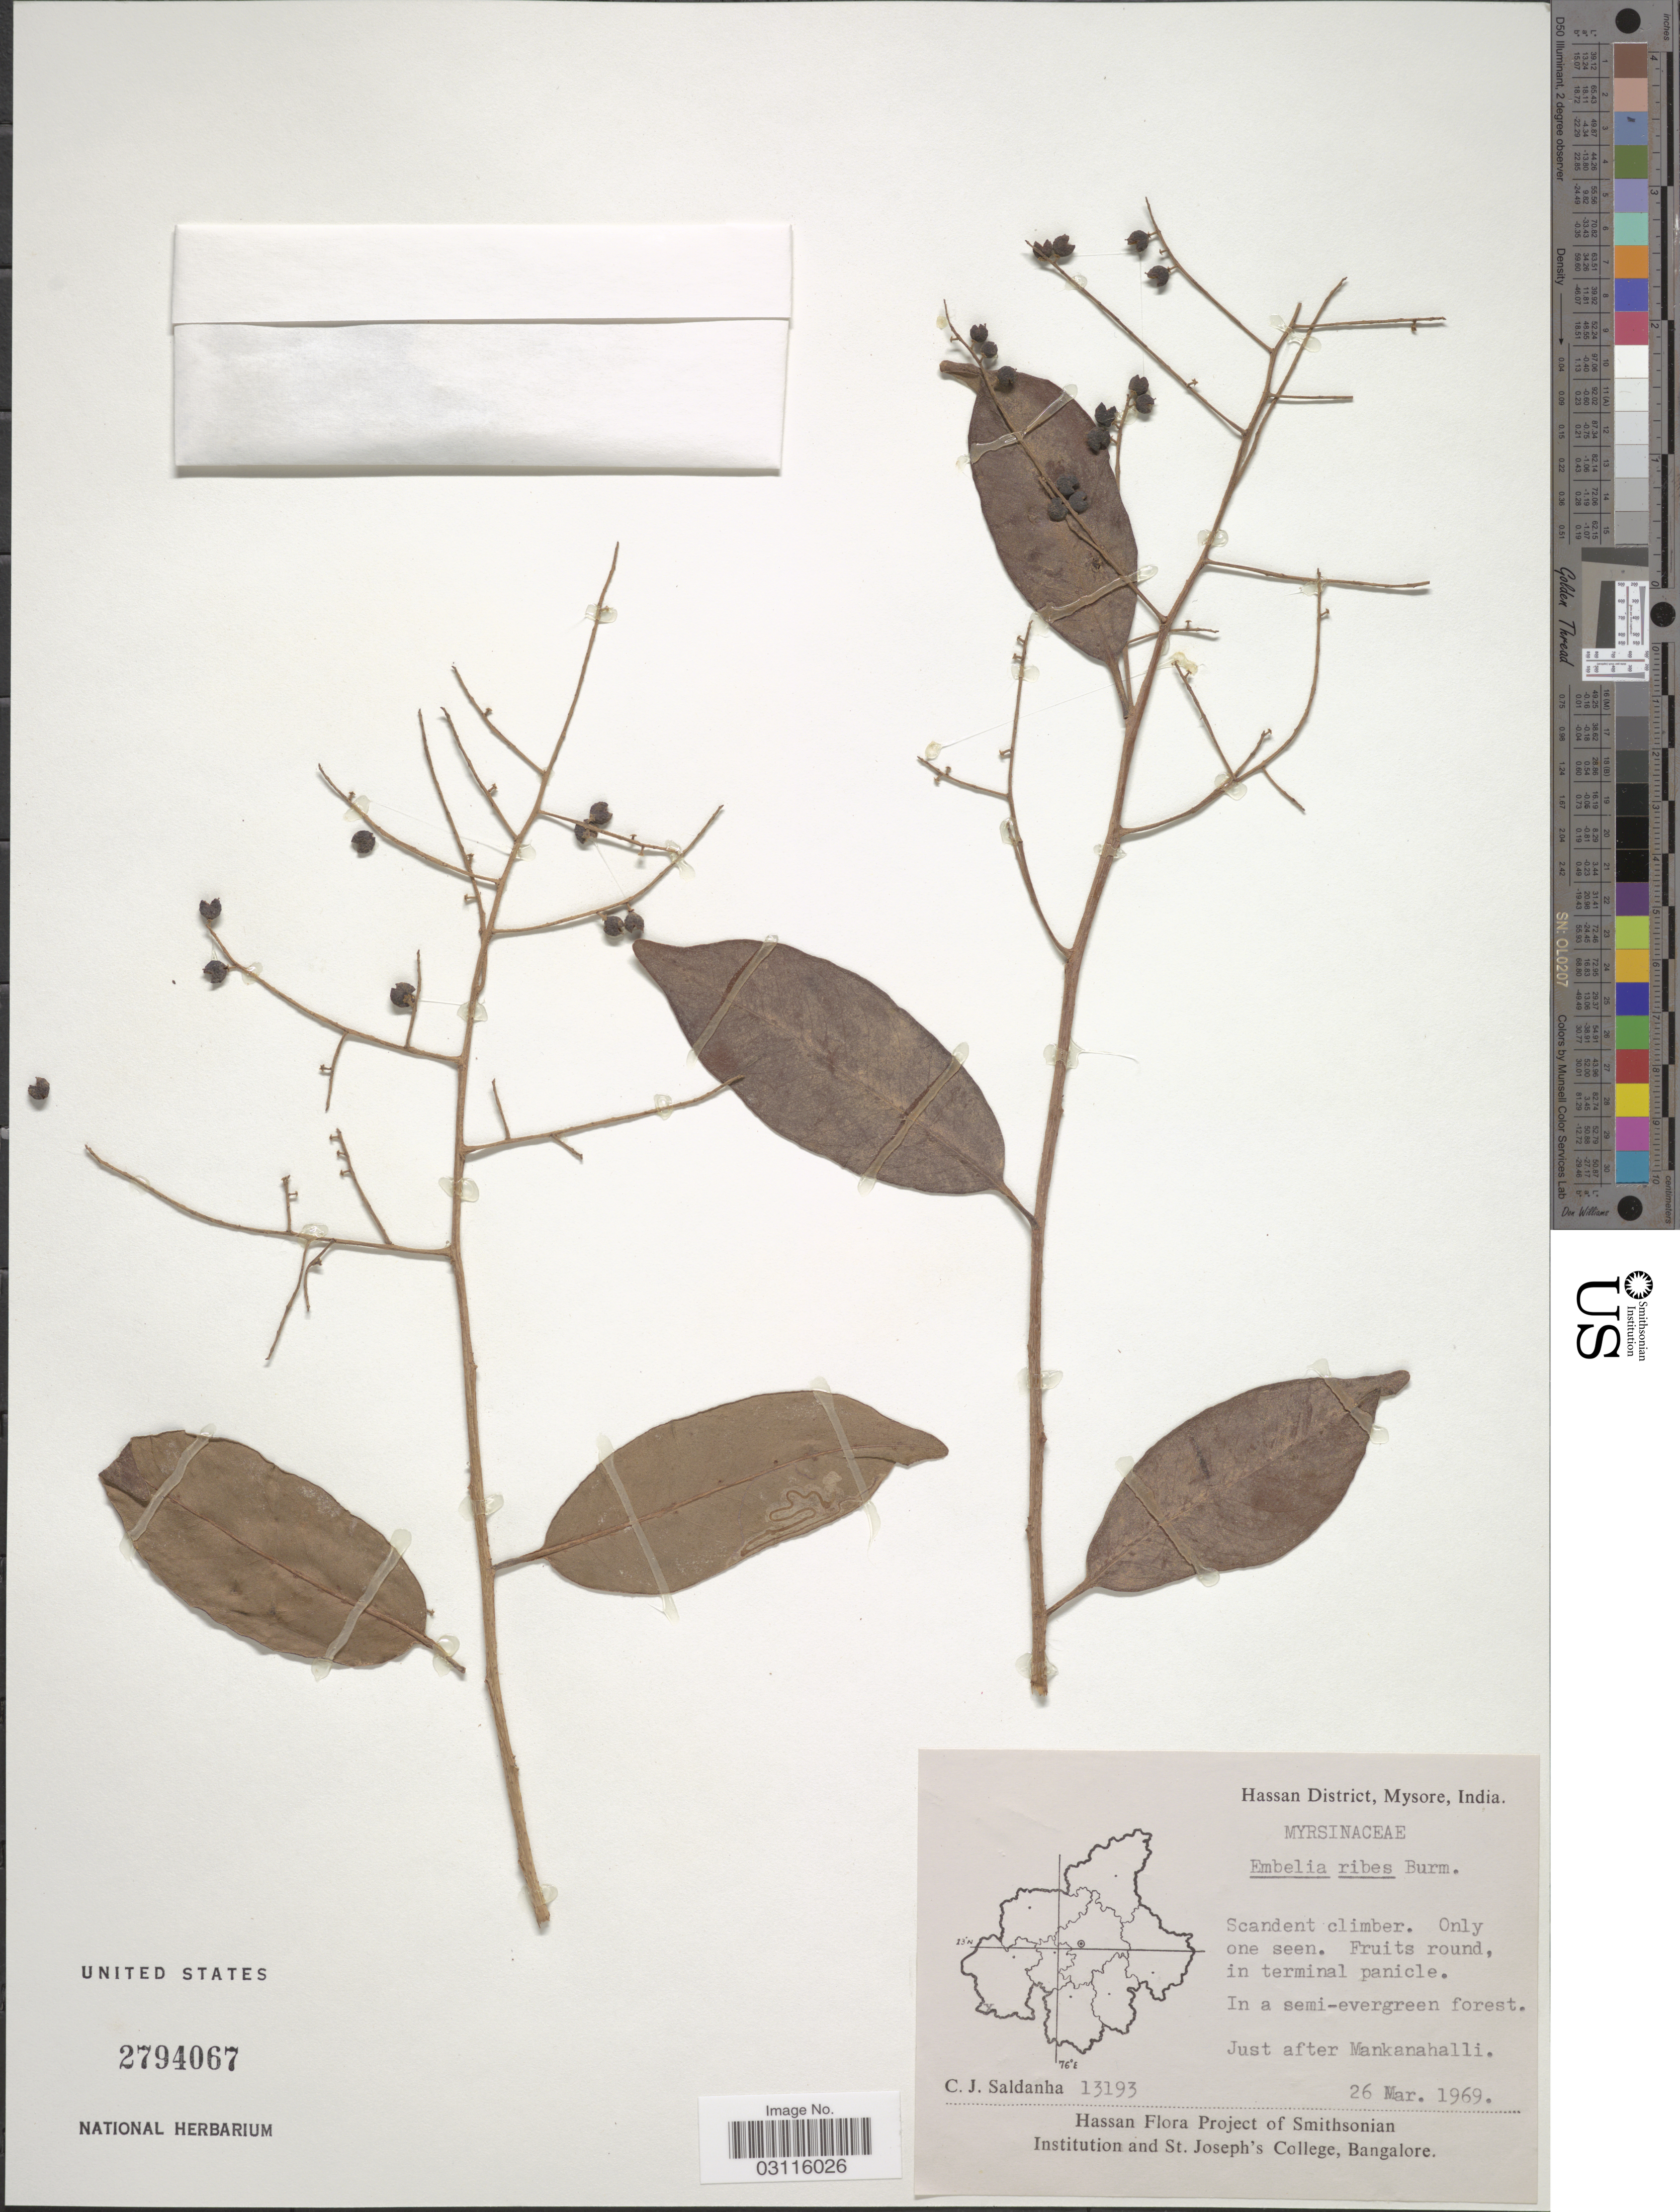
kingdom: Plantae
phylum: Tracheophyta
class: Magnoliopsida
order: Ericales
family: Primulaceae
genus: Embelia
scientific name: Embelia ribes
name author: Burm. f.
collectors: C. J. Saldanha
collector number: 13193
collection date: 1969-03-26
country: India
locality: Hassan District, Mysore, Just after Mankanahalli.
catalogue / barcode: US 2794067